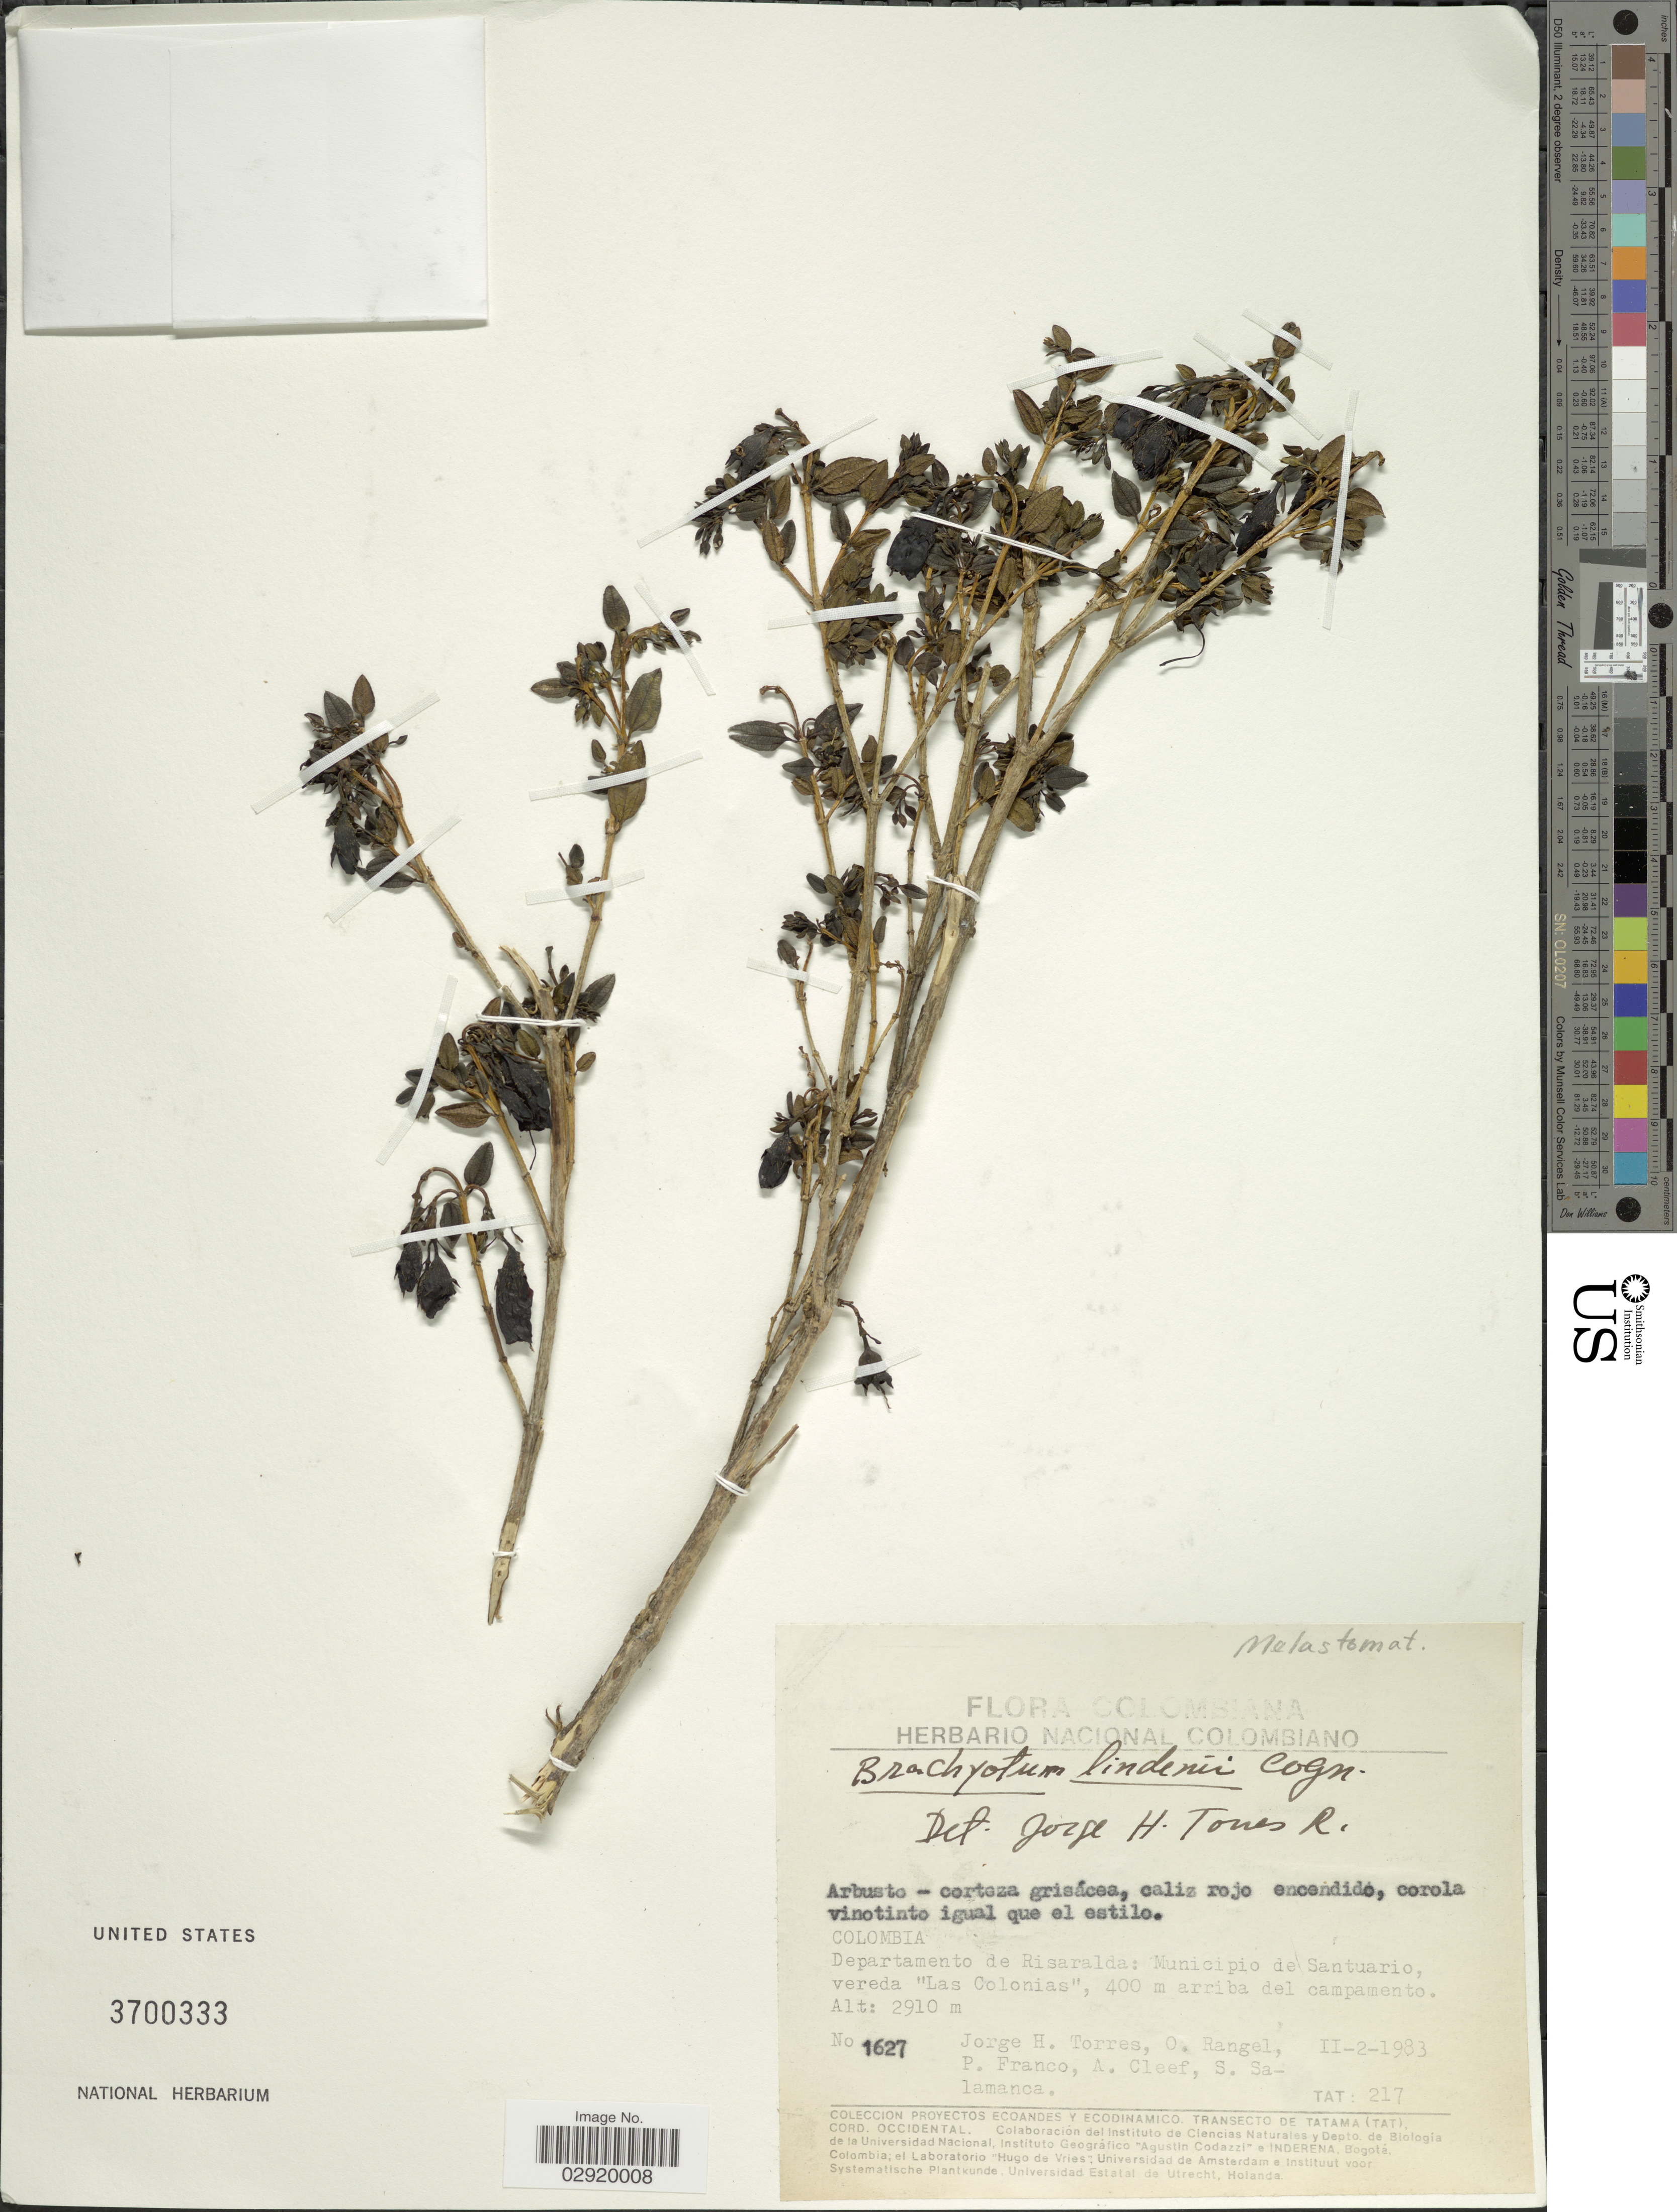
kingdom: Plantae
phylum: Tracheophyta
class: Magnoliopsida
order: Myrtales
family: Melastomataceae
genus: Brachyotum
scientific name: Brachyotum lindenii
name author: Cogn.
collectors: J. H. Torres, O. Rangel, P. Franco, A. M. Cleef & S. Salamanca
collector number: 1627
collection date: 1983-02-02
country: Colombia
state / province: Risaralda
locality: Departamento de Risaralda: Municipio de Santuario, vereda "Las Colonias", 400 m arriba del campamento.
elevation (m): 2910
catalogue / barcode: US 3700333